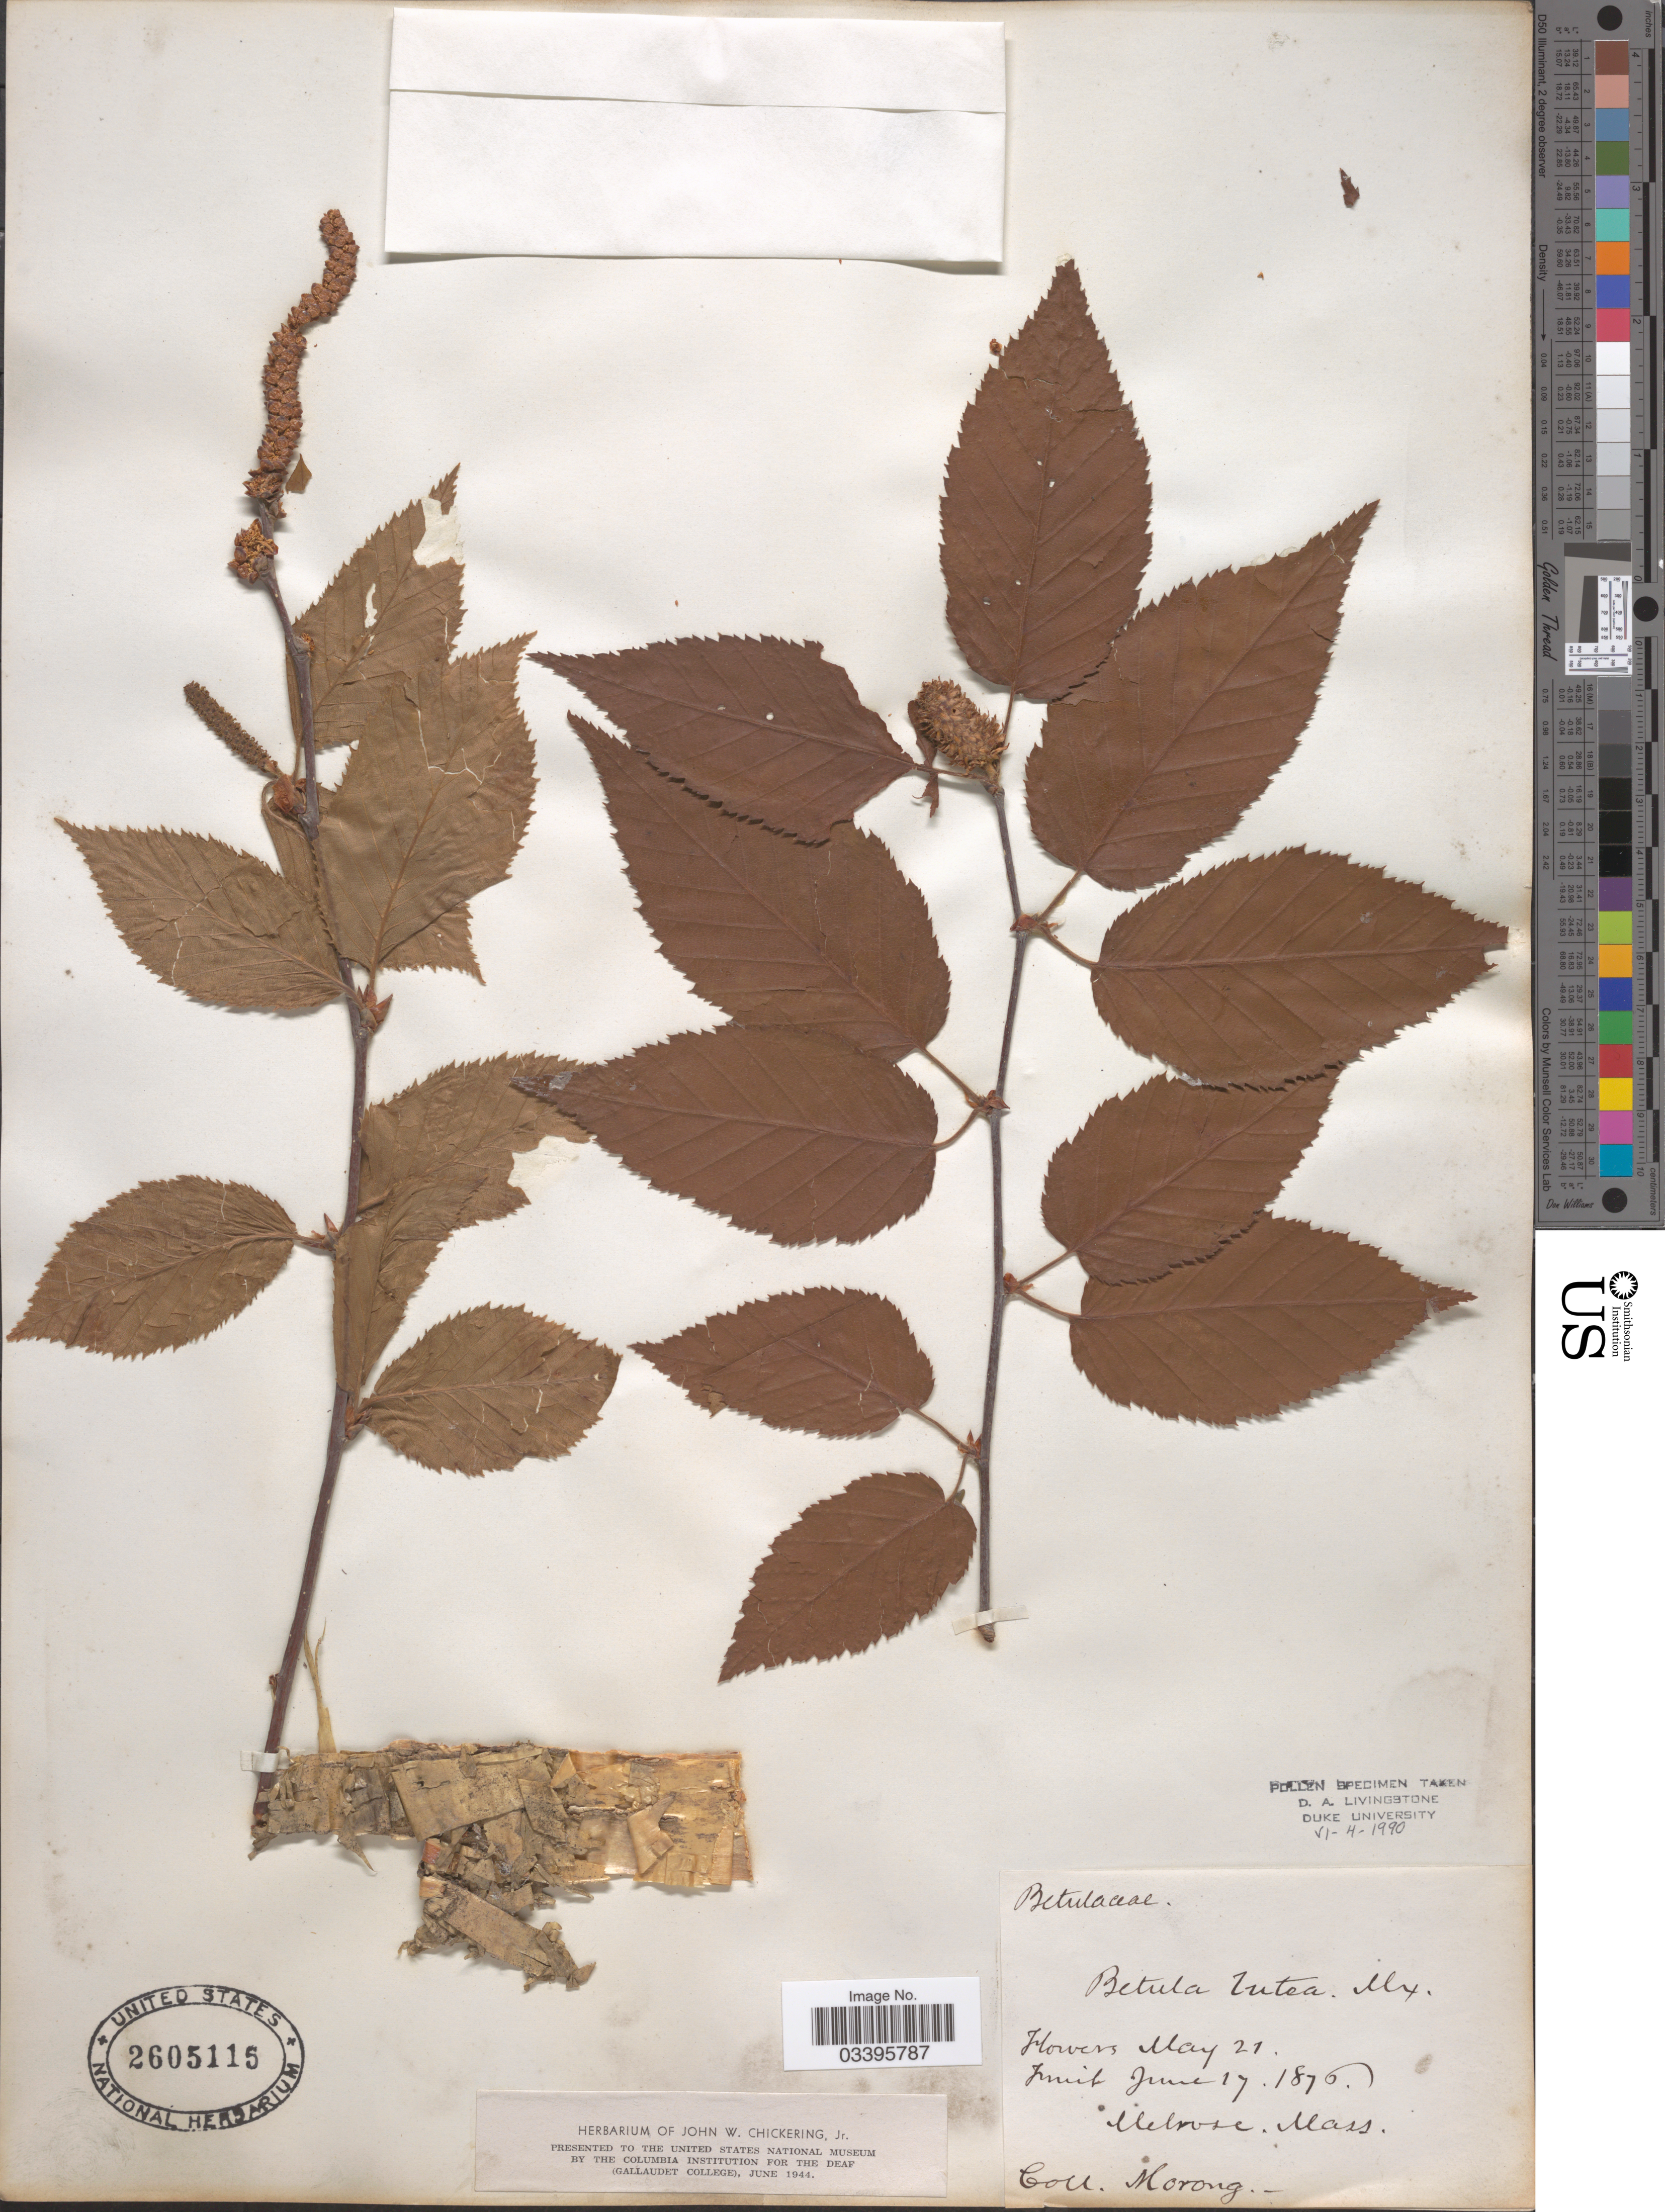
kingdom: Plantae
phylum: Tracheophyta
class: Magnoliopsida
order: Fagales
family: Betulaceae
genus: Betula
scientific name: Betula lutea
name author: F. Michx.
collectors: Morong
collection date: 1876-05-21/1876-06-17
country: United States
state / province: Massachusetts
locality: Melrose.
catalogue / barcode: US 2605115